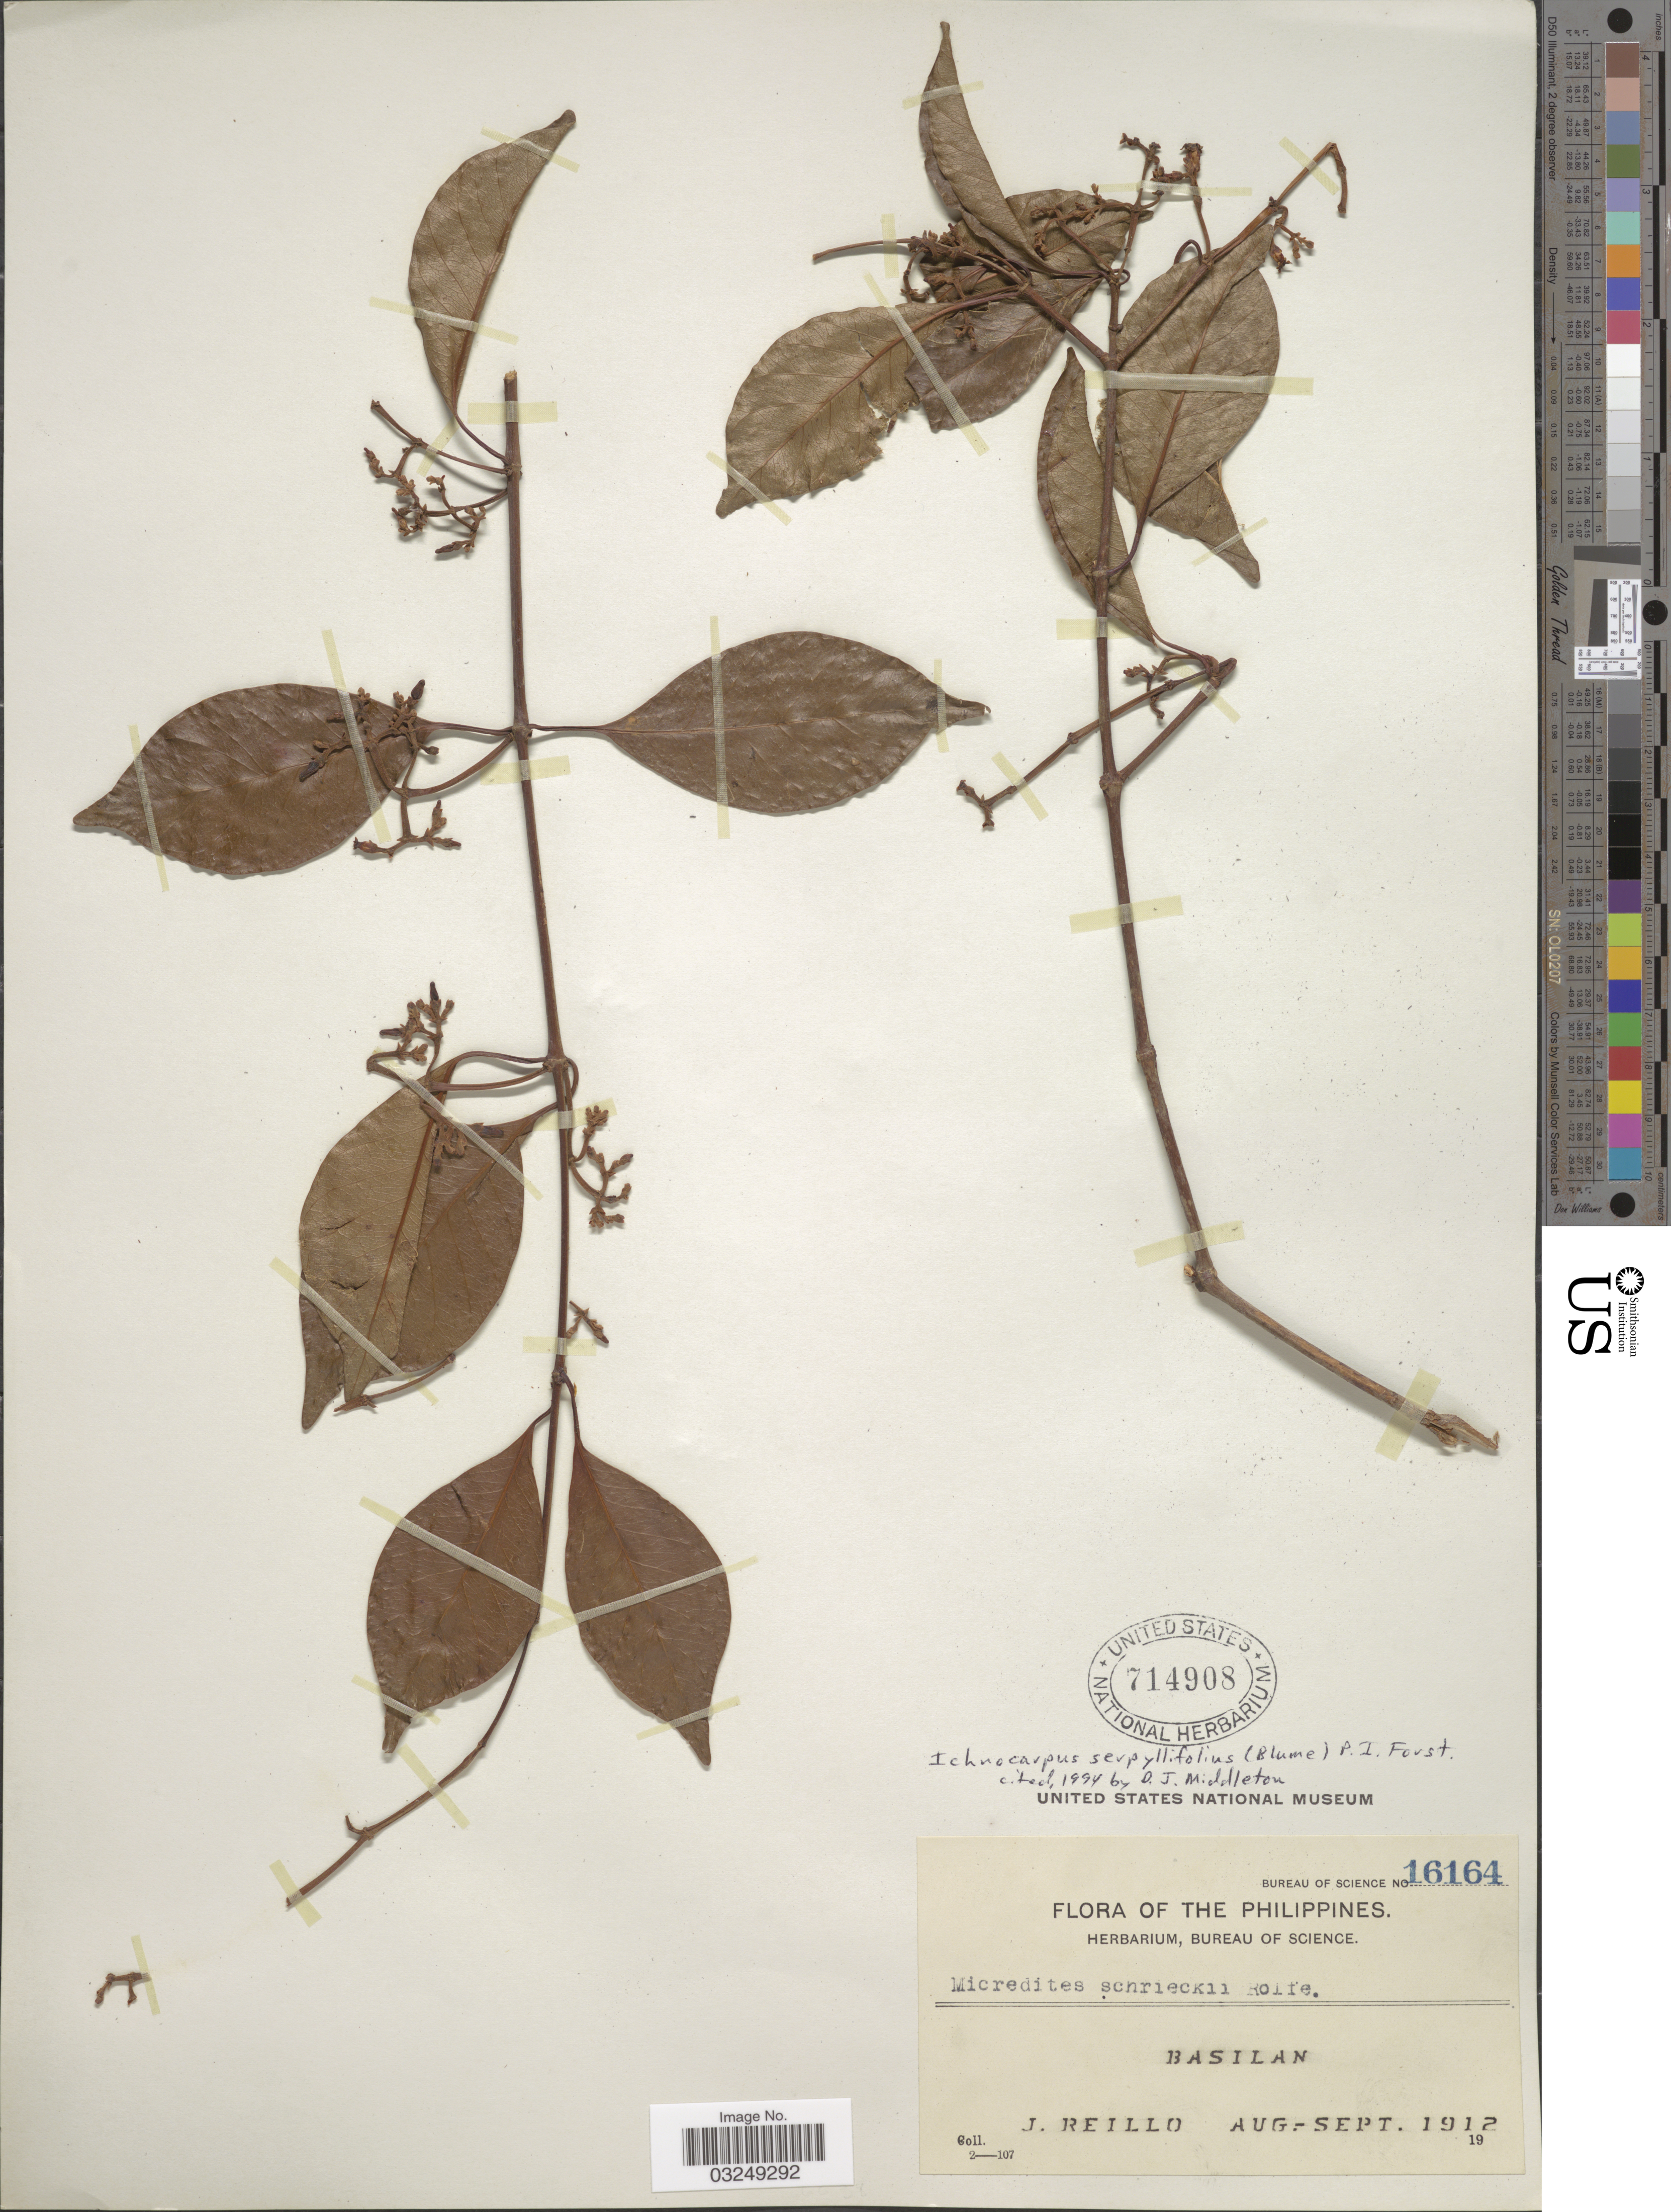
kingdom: Plantae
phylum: Tracheophyta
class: Magnoliopsida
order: Gentianales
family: Apocynaceae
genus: Ichnocarpus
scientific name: Ichnocarpus serpyllifolius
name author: (Blume) P.I. Forst.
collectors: J. Reillo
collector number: Bureau of Science 16164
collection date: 1912-08/1912-09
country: Philippines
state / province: Muslim Mindanao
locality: Basilan.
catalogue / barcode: US 714908